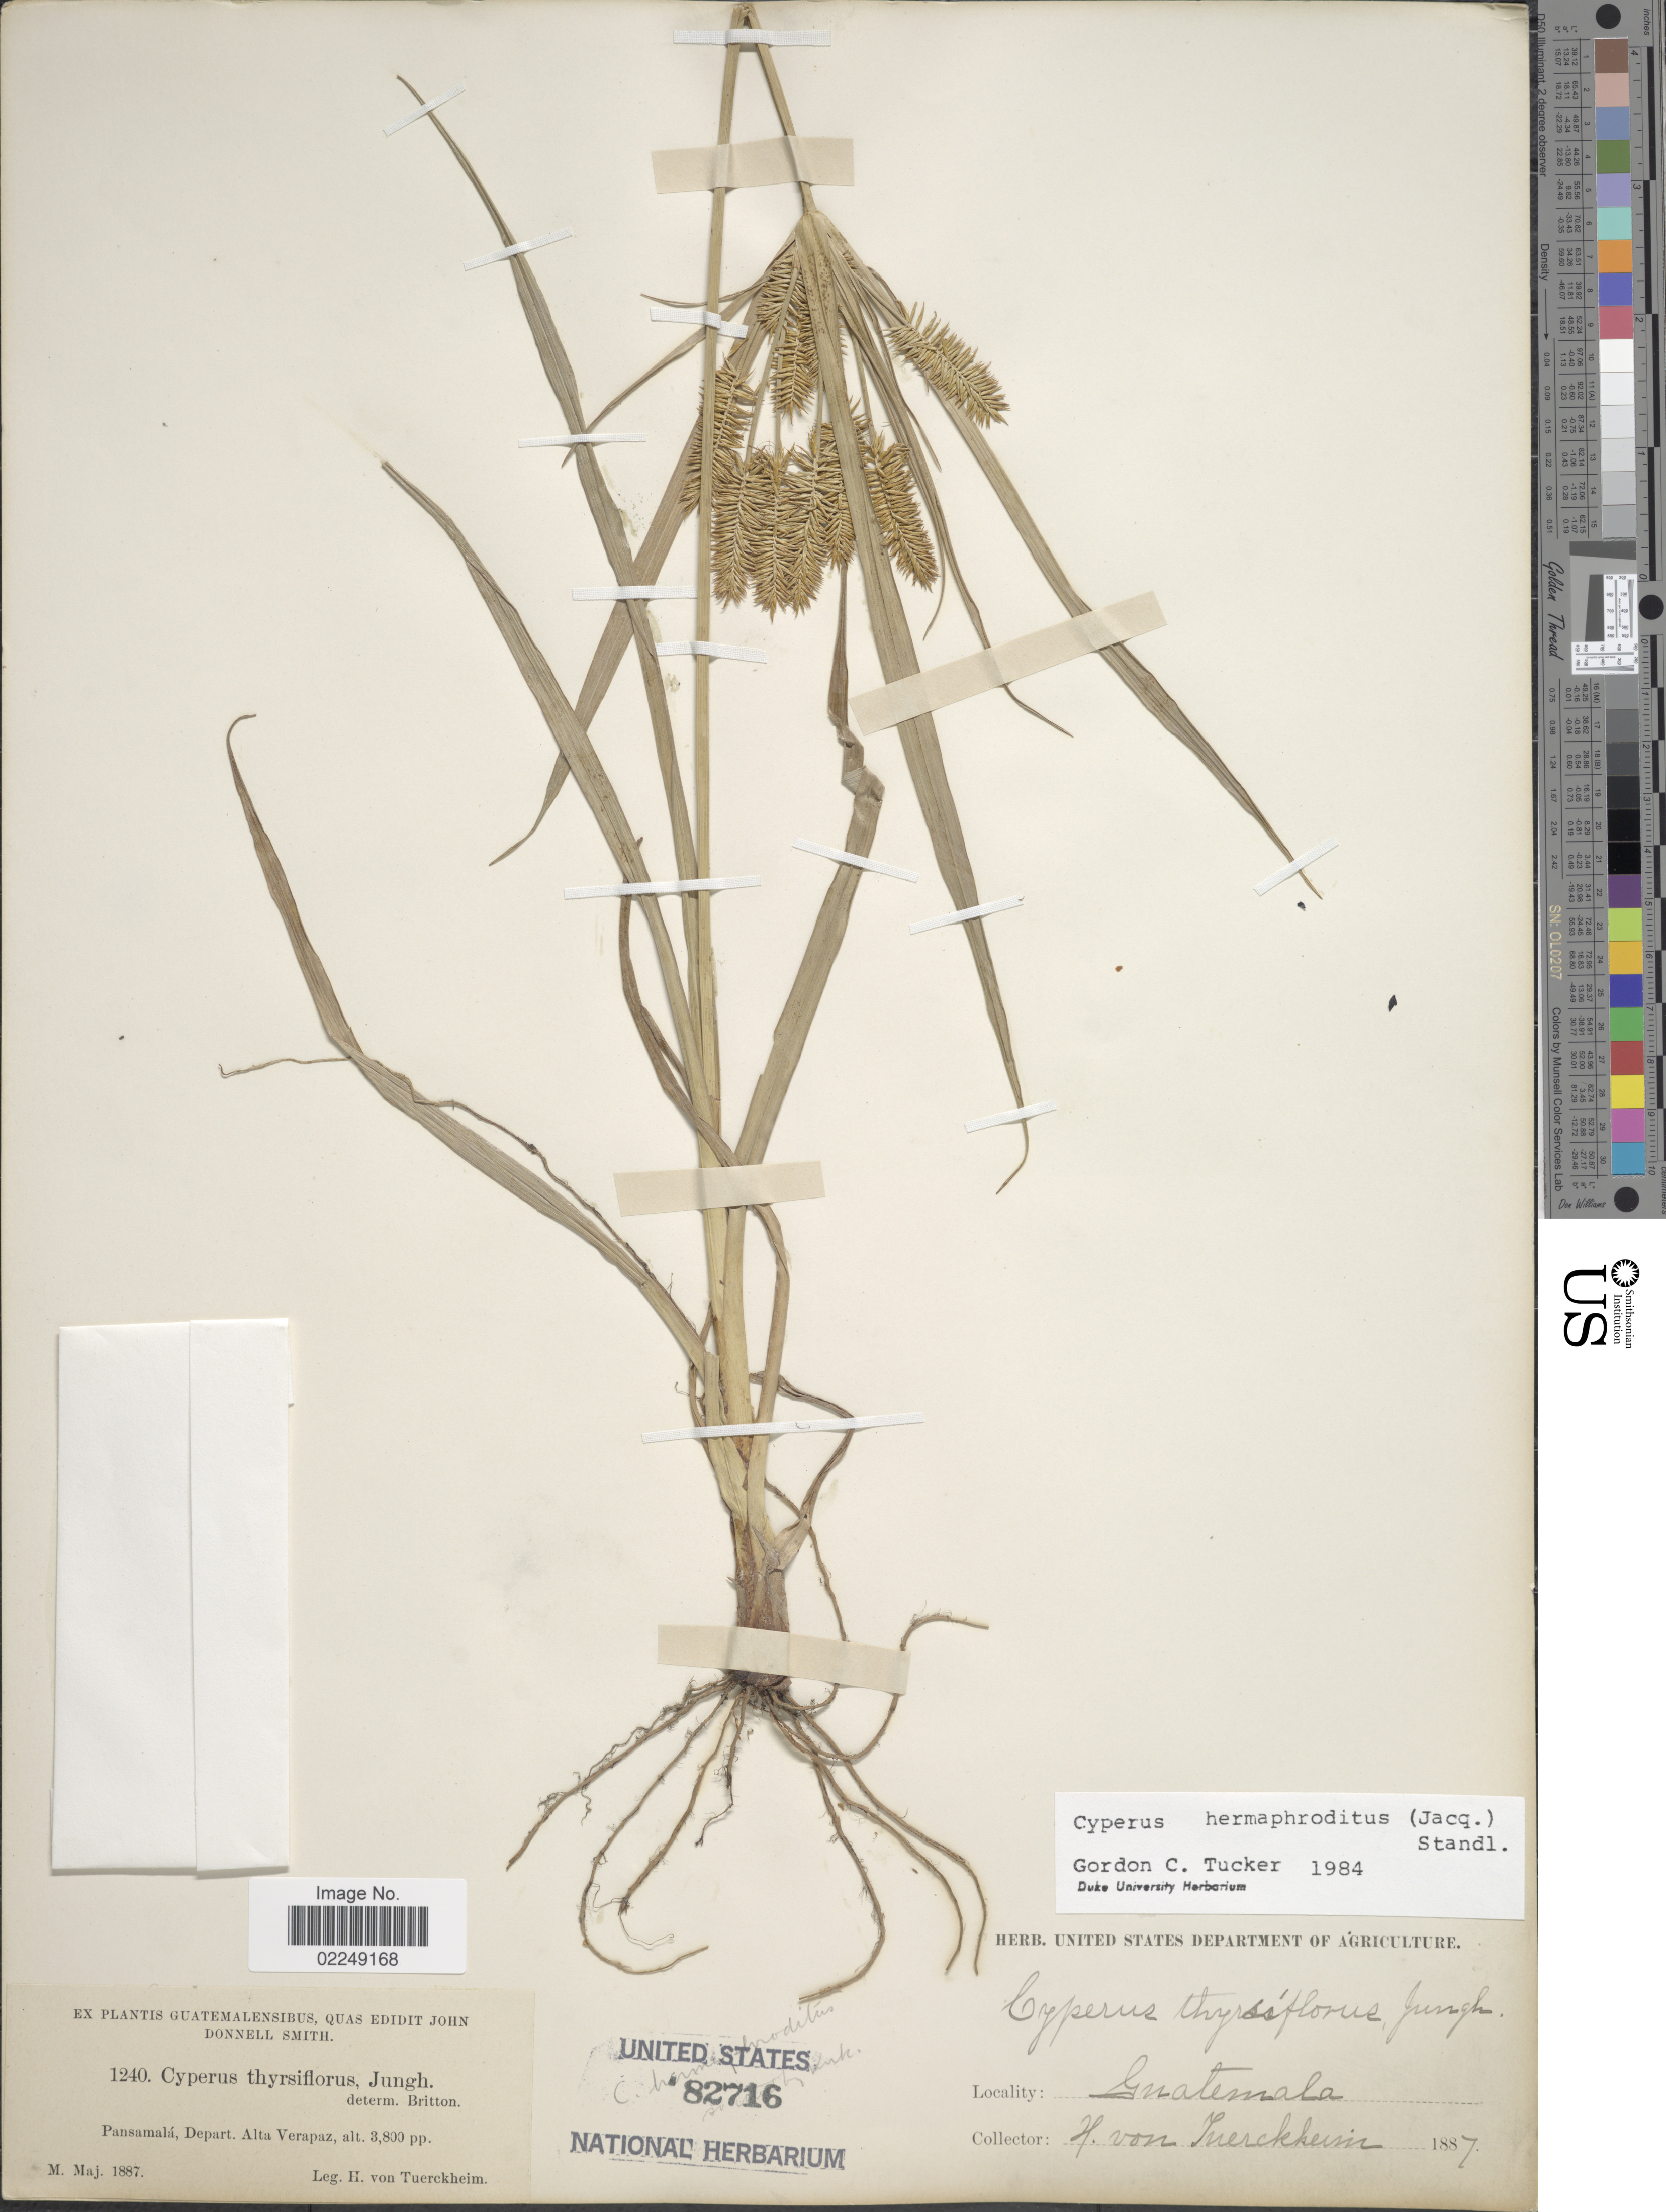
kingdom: Plantae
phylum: Tracheophyta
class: Liliopsida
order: Poales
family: Cyperaceae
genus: Cyperus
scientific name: Cyperus hermaphroditus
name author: (Jacq.) Standl.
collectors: H. von Tuerckheim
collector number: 1240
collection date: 1887-05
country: Guatemala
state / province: Alta Verapaz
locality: Pansamala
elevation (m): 1158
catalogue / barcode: US 82716